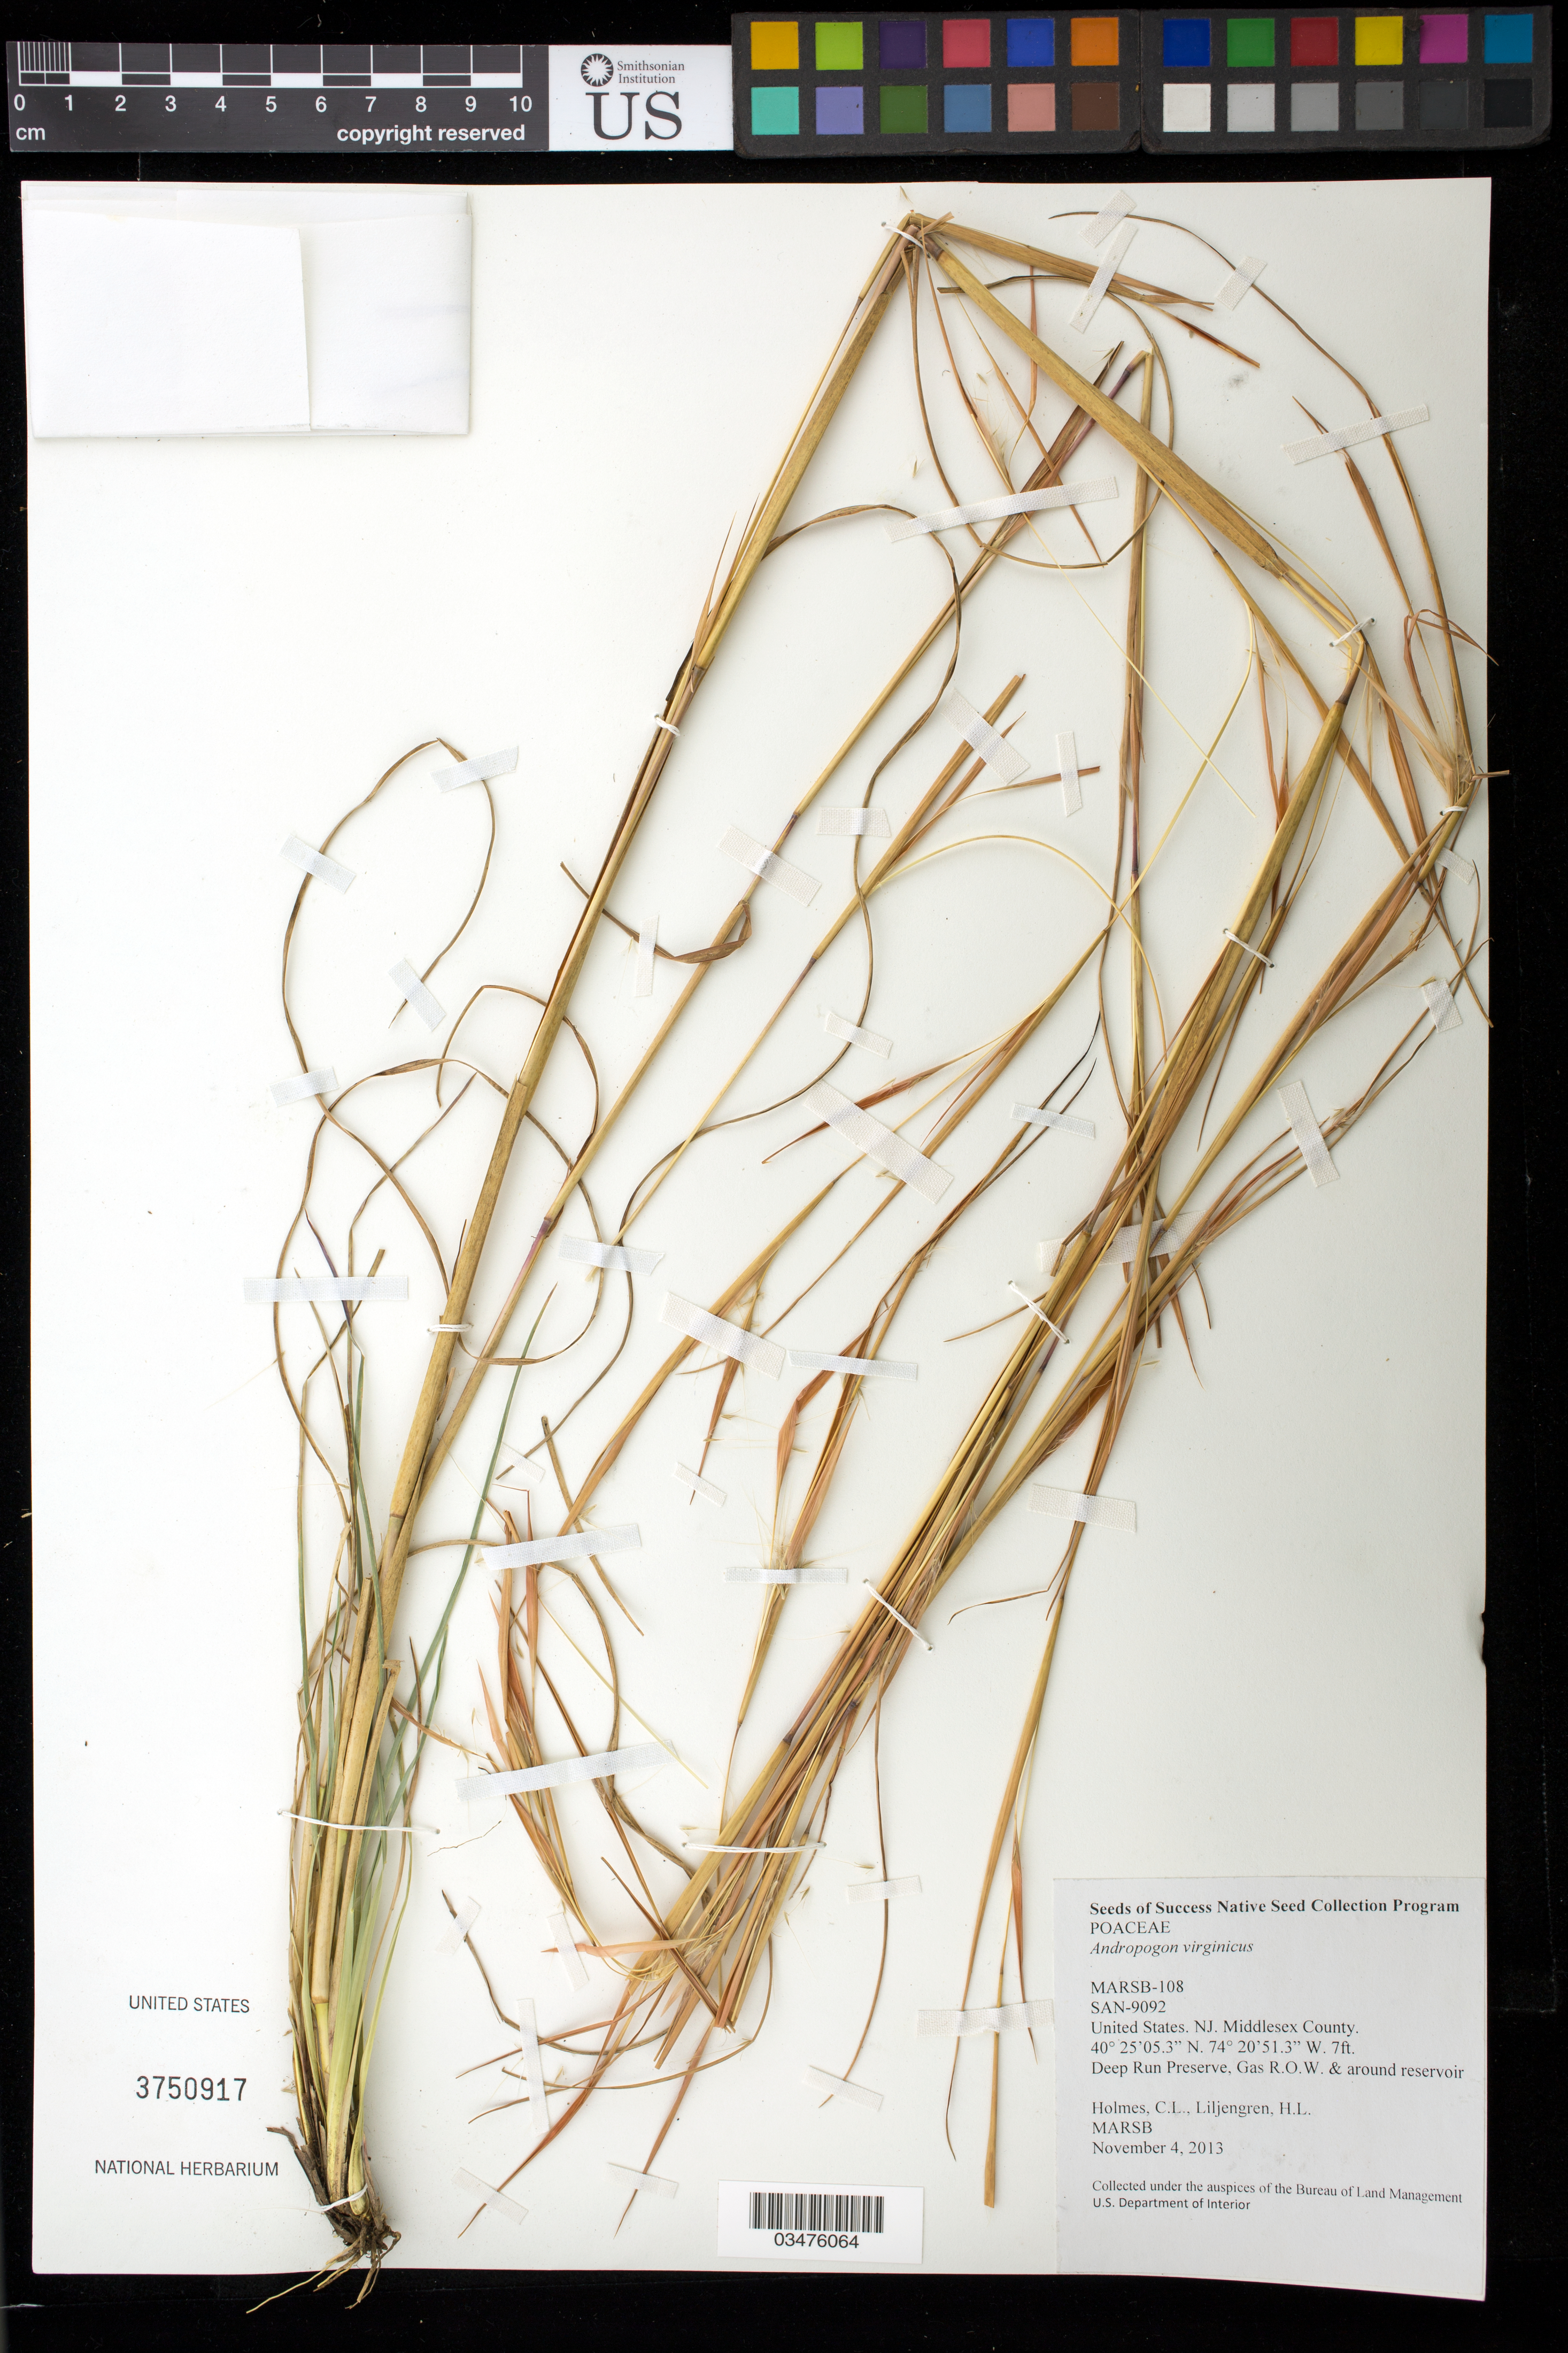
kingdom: Plantae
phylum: Tracheophyta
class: Liliopsida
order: Poales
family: Poaceae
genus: Andropogon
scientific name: Andropogon virginicus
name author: L.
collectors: C. Holmes & H. Liljengren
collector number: MARSB-108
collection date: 2013-11-04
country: United States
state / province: New Jersey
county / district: Middlesex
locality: Deep Run Preserve-around reservoir and Gas R. O. W.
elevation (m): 2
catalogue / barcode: US 3750917